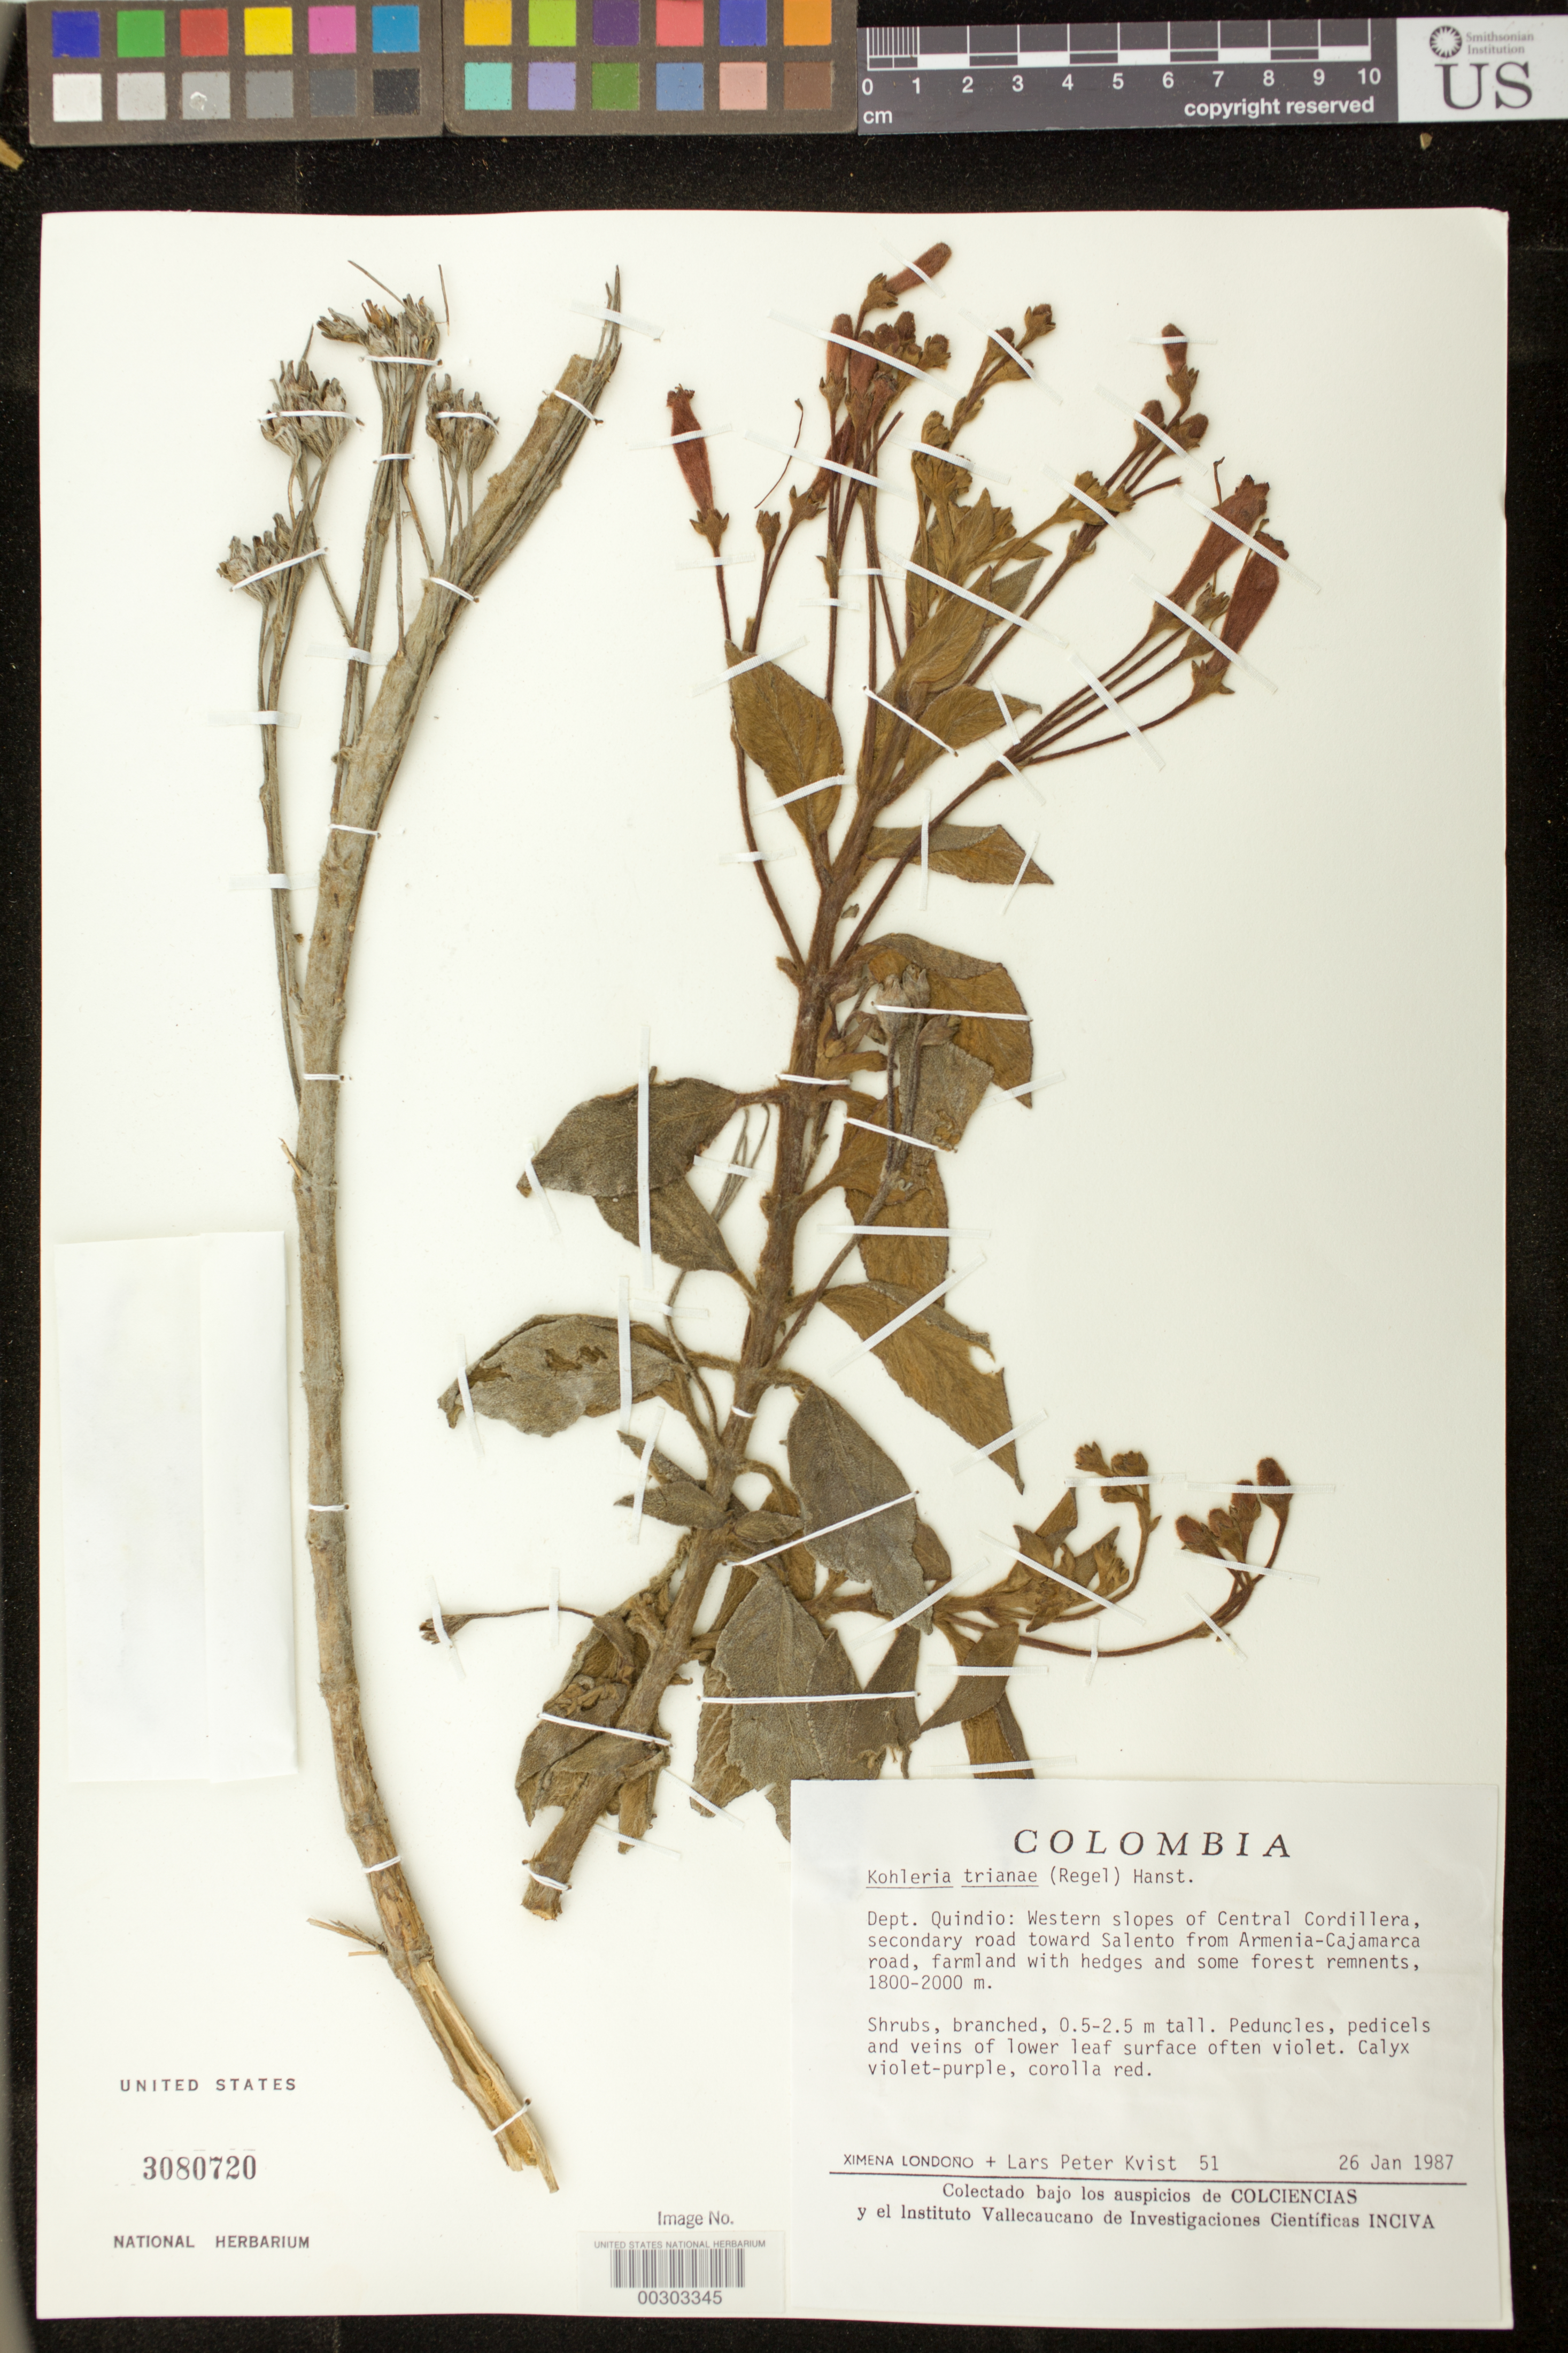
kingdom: Plantae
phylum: Tracheophyta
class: Magnoliopsida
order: Lamiales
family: Gesneriaceae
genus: Kohleria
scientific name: Kohleria trianae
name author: (Regel) Hanst.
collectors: X. Londoño & L. P. Kvist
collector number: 51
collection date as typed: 26 Jan 1987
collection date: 1987-01-26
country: Colombia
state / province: Quindío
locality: Western slopes of Central Cordillera, secondary road toward Salento from Armenia-Cajamarca road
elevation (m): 1800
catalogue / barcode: US 3080720